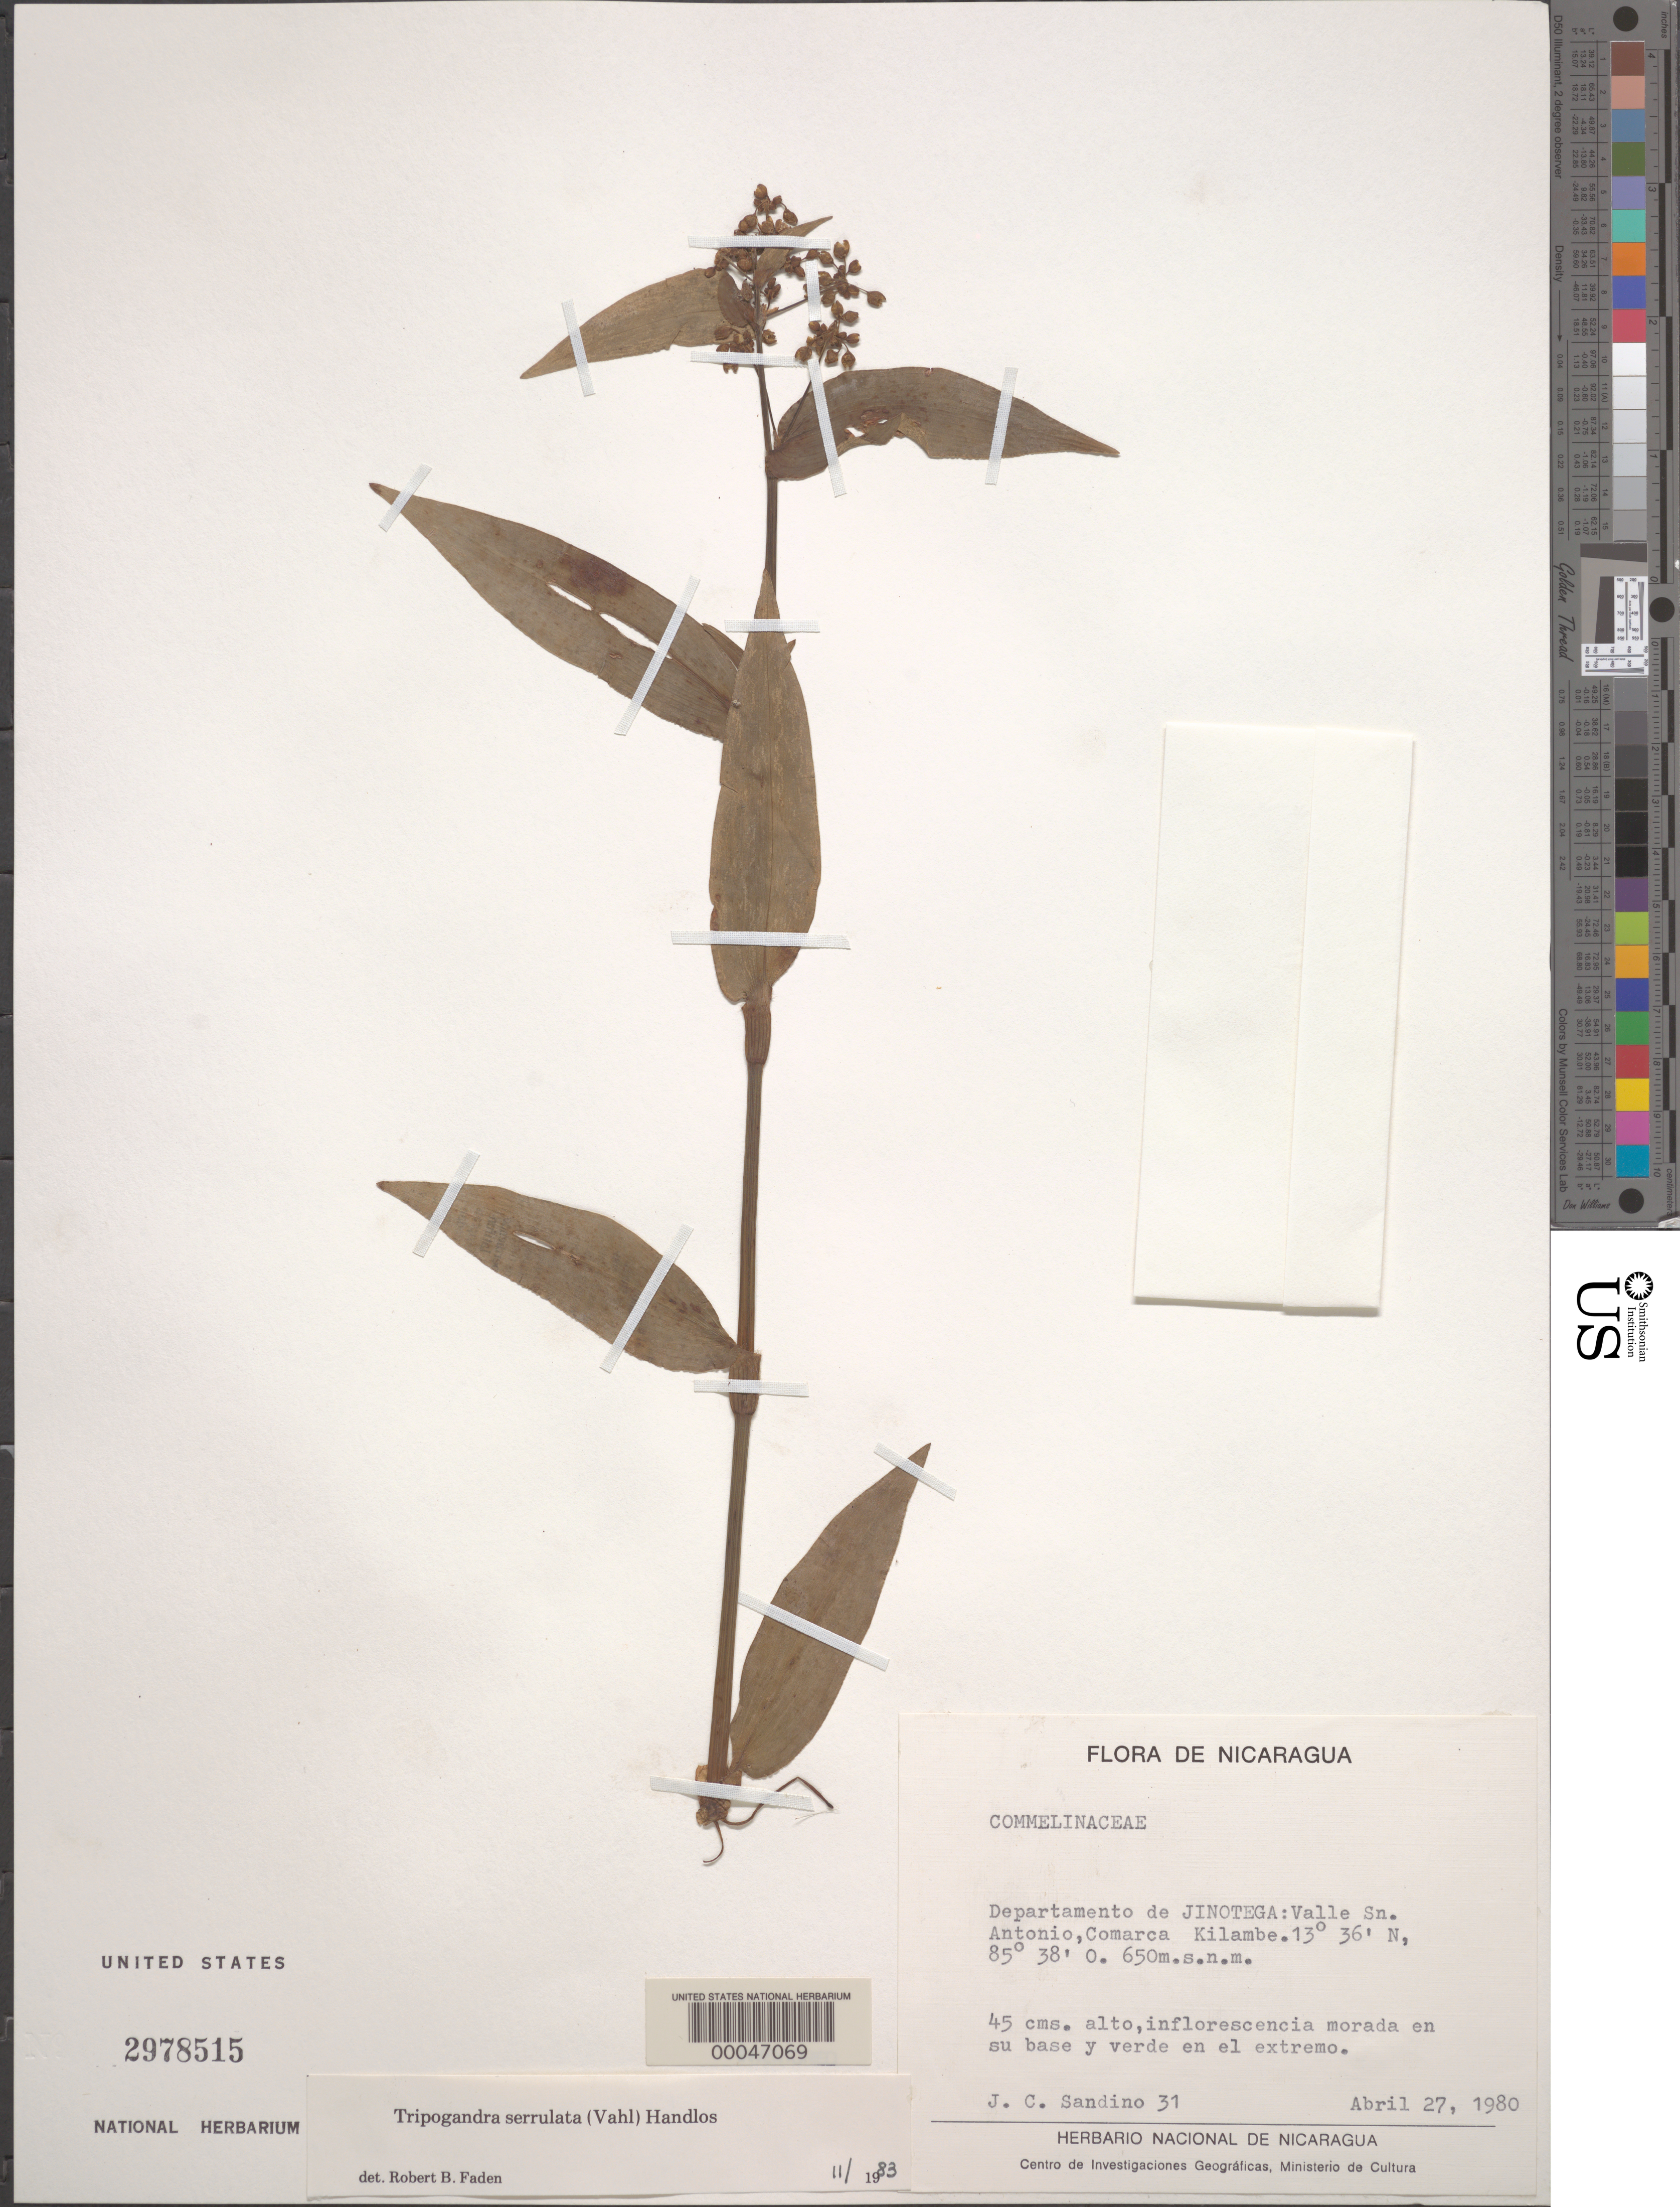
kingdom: Plantae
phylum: Tracheophyta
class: Liliopsida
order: Commelinales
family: Commelinaceae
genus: Tripogandra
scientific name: Tripogandra serrulata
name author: (Vahl) Handlos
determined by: Faden, Robert B., (US), Smithsonian Institution - National Museum of Natural History (UNITED STATES)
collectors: J. Sandino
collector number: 31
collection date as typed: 27 Apr 1980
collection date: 1980-04-27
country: Nicaragua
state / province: Jinotega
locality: Valle san antonio, comarca kilambe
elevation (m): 650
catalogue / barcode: US 2978515